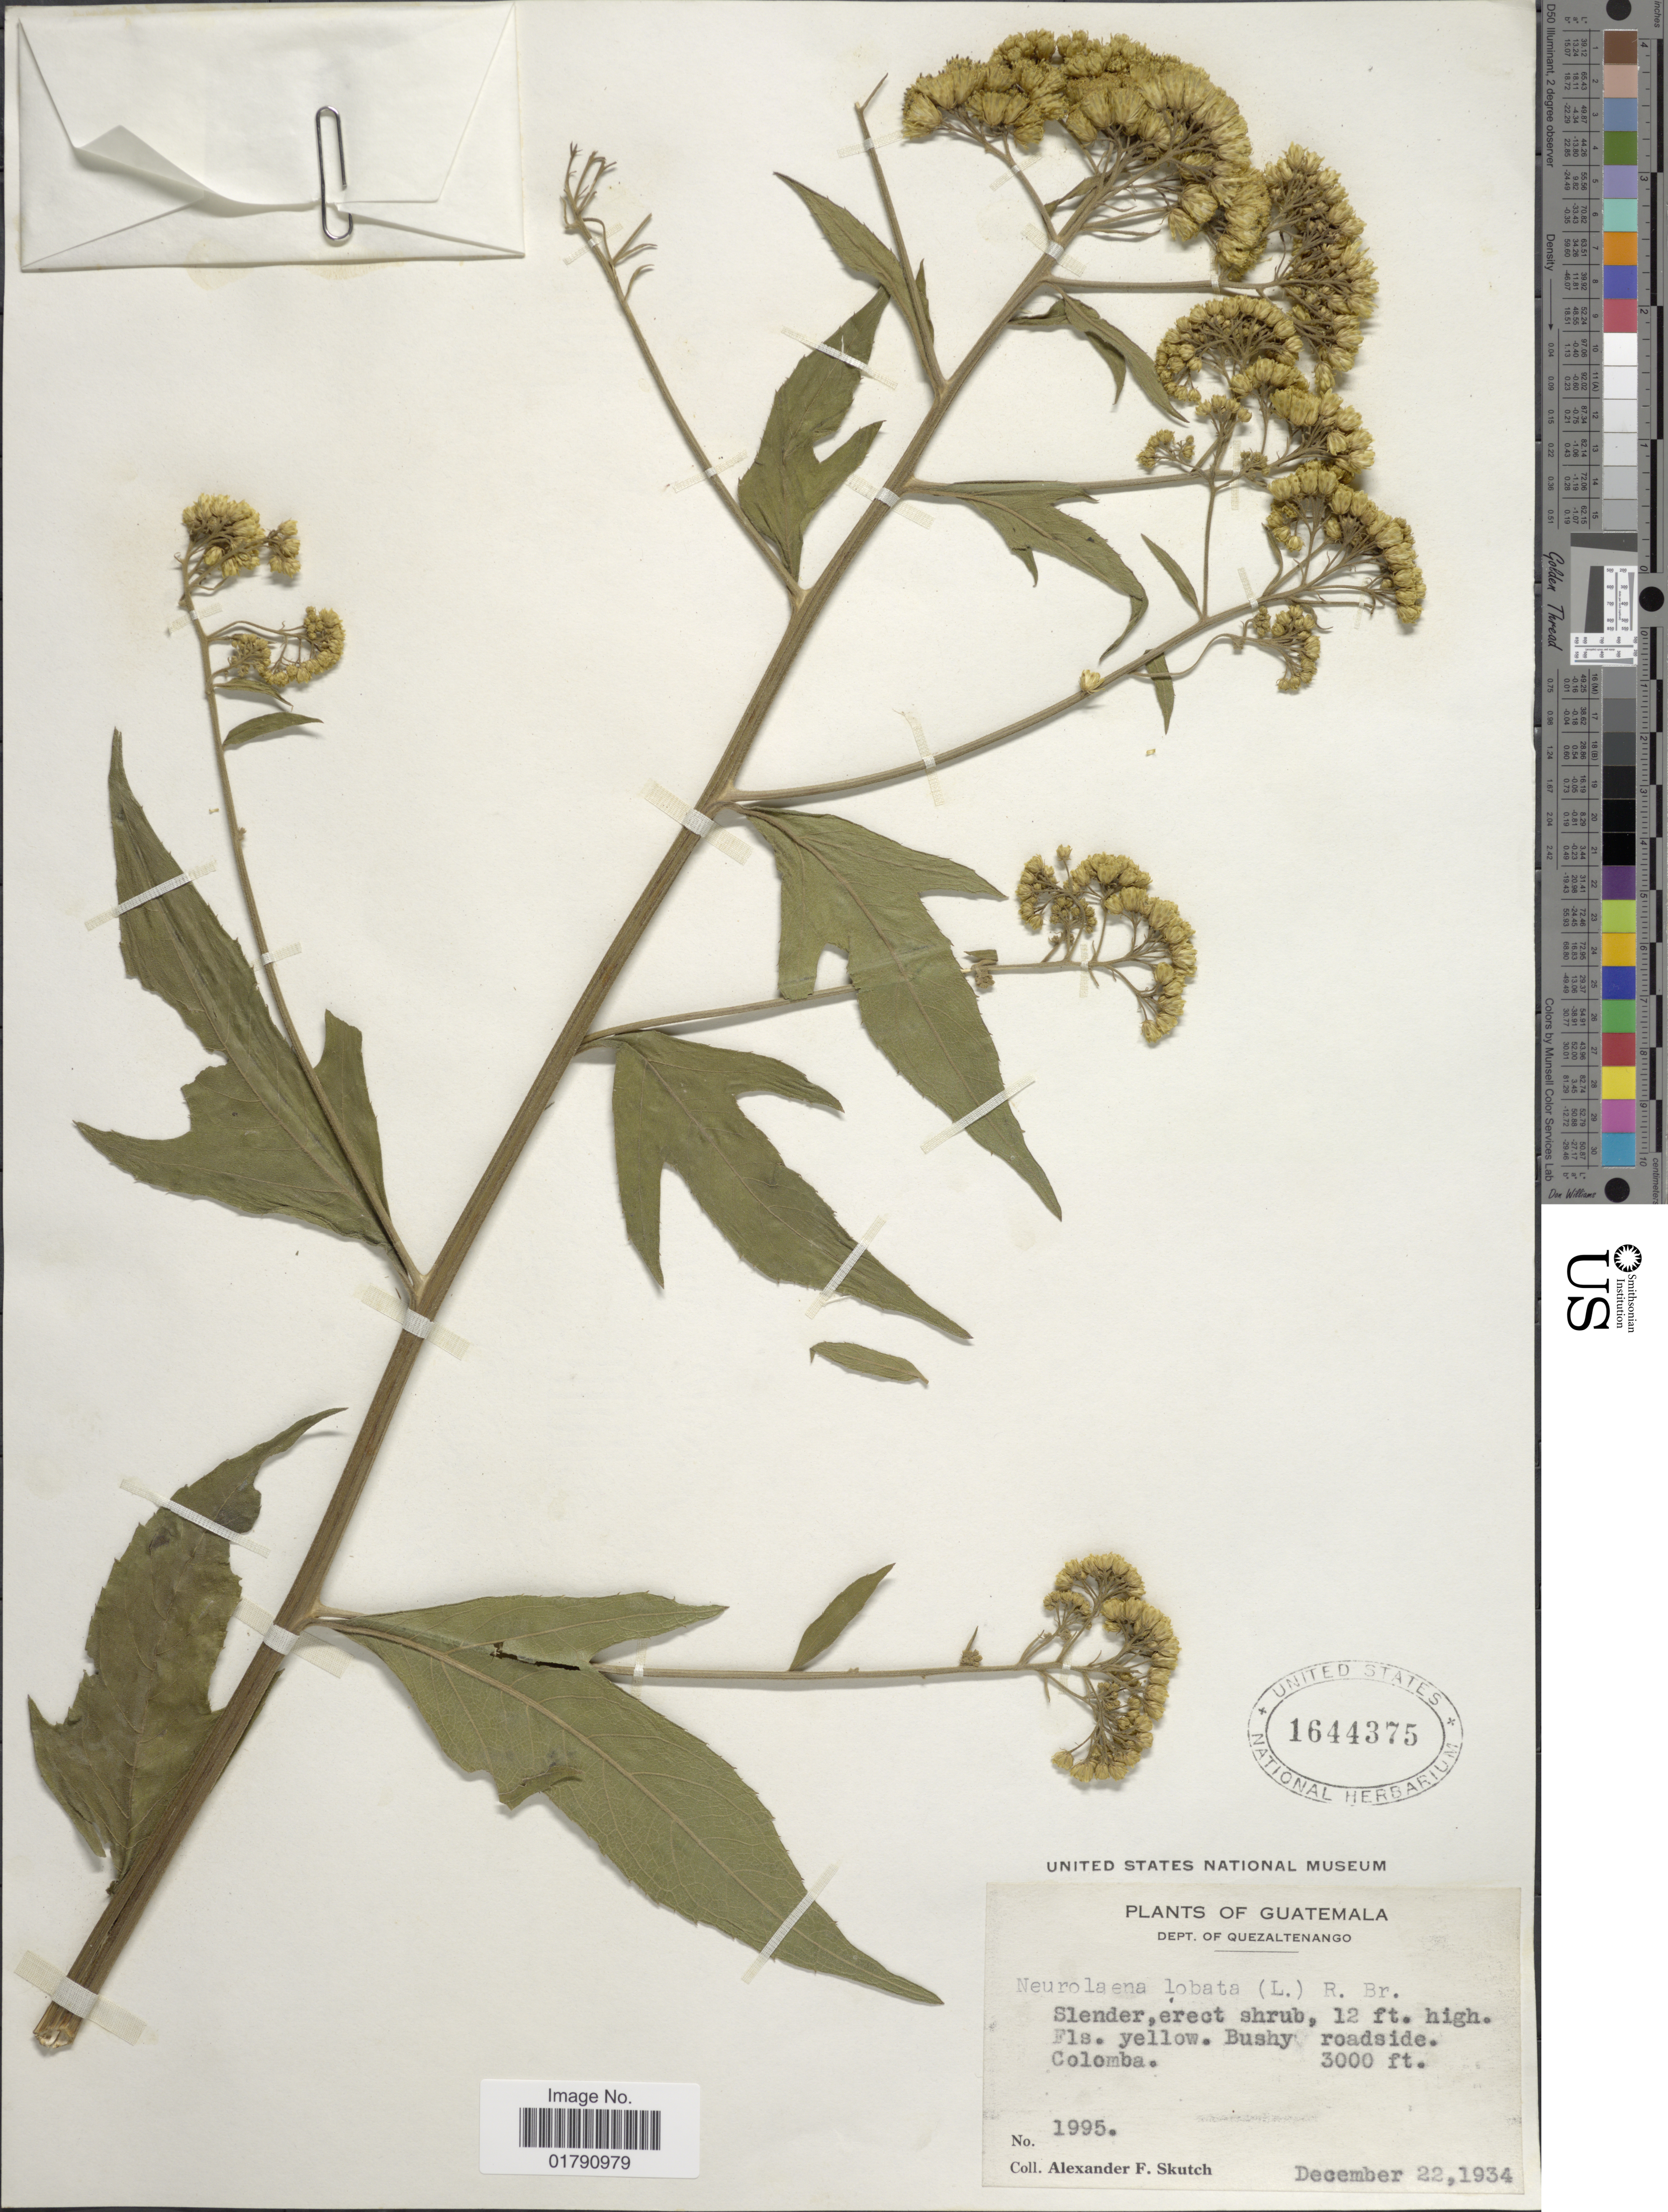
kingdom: Plantae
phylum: Tracheophyta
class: Magnoliopsida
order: Asterales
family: Asteraceae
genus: Neurolaena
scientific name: Neurolaena lobata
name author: (L.) R. Br. ex Cass.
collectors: A. F. Skutch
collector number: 1995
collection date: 1934-12-22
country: Guatemala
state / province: Quetzaltenango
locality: Colomba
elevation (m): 914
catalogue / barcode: US 1644375